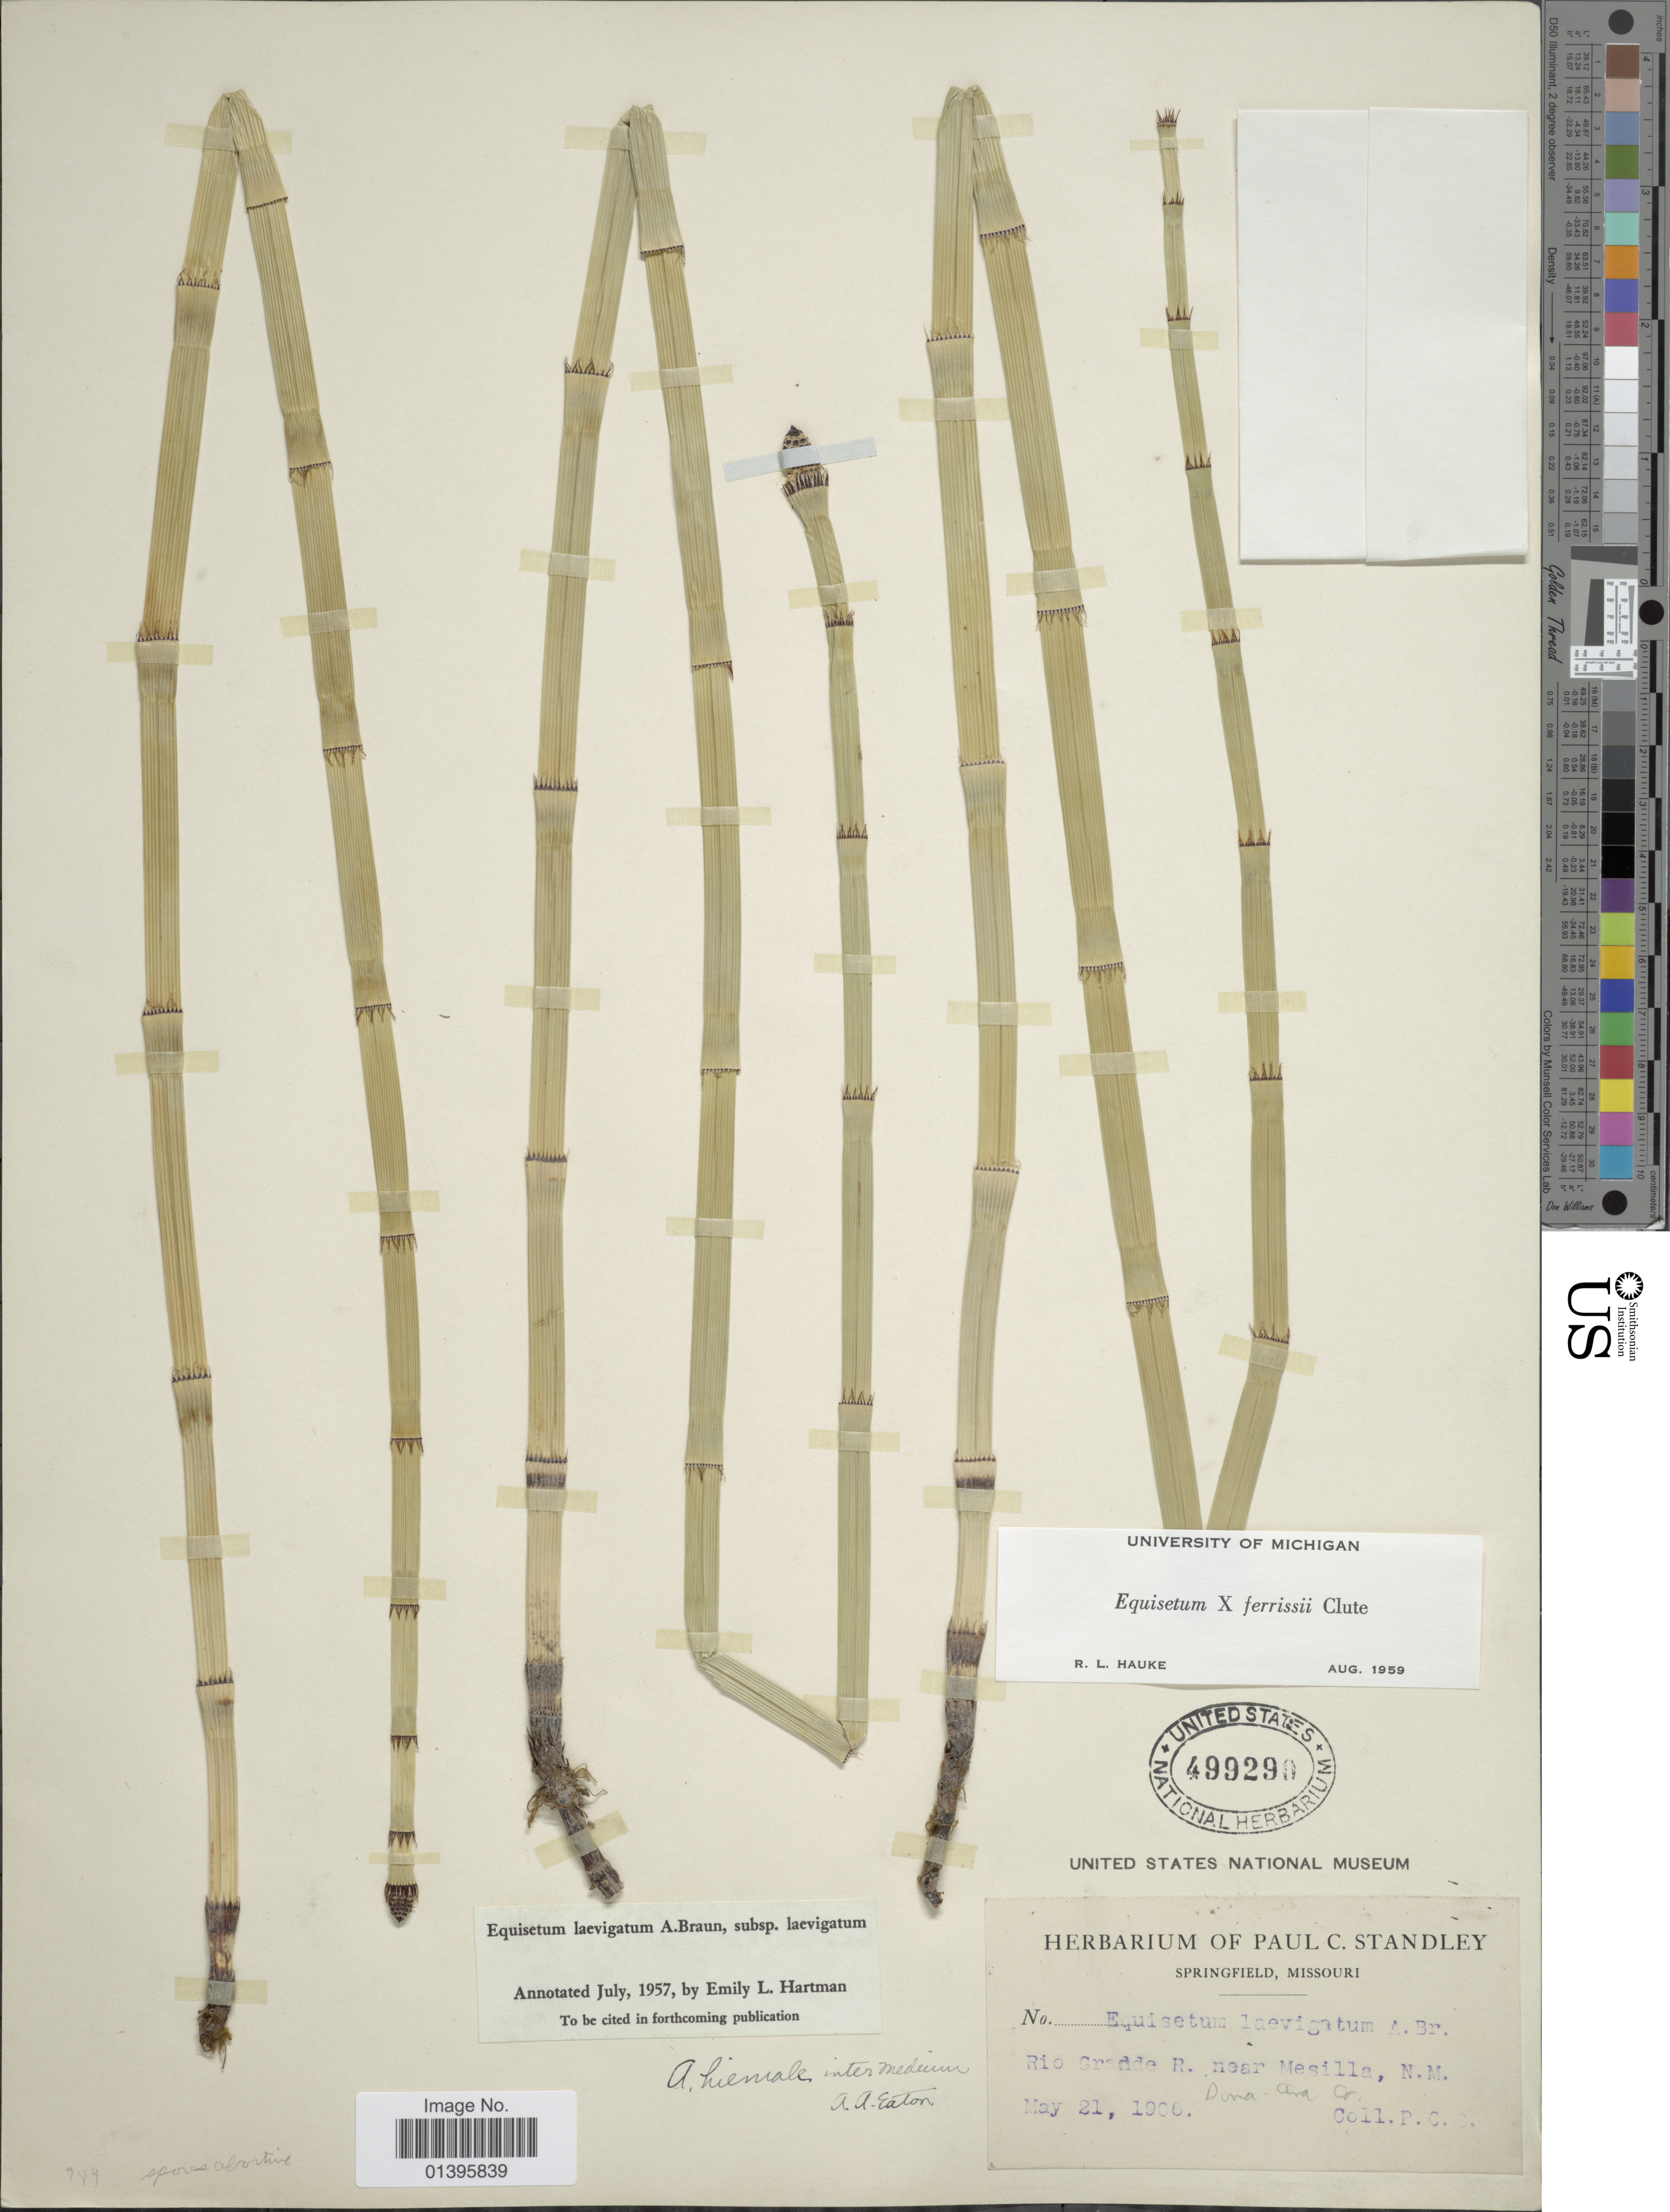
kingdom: Plantae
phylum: Tracheophyta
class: Polypodiopsida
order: Equisetales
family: Equisetaceae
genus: Equisetum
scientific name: Equisetum x ferrissii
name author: Clute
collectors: P. C. Standley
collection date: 1906-05-21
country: United States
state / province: New Mexico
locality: Rio Grande R. near Mesilla, Dona-Ara Co.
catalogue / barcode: US 499290